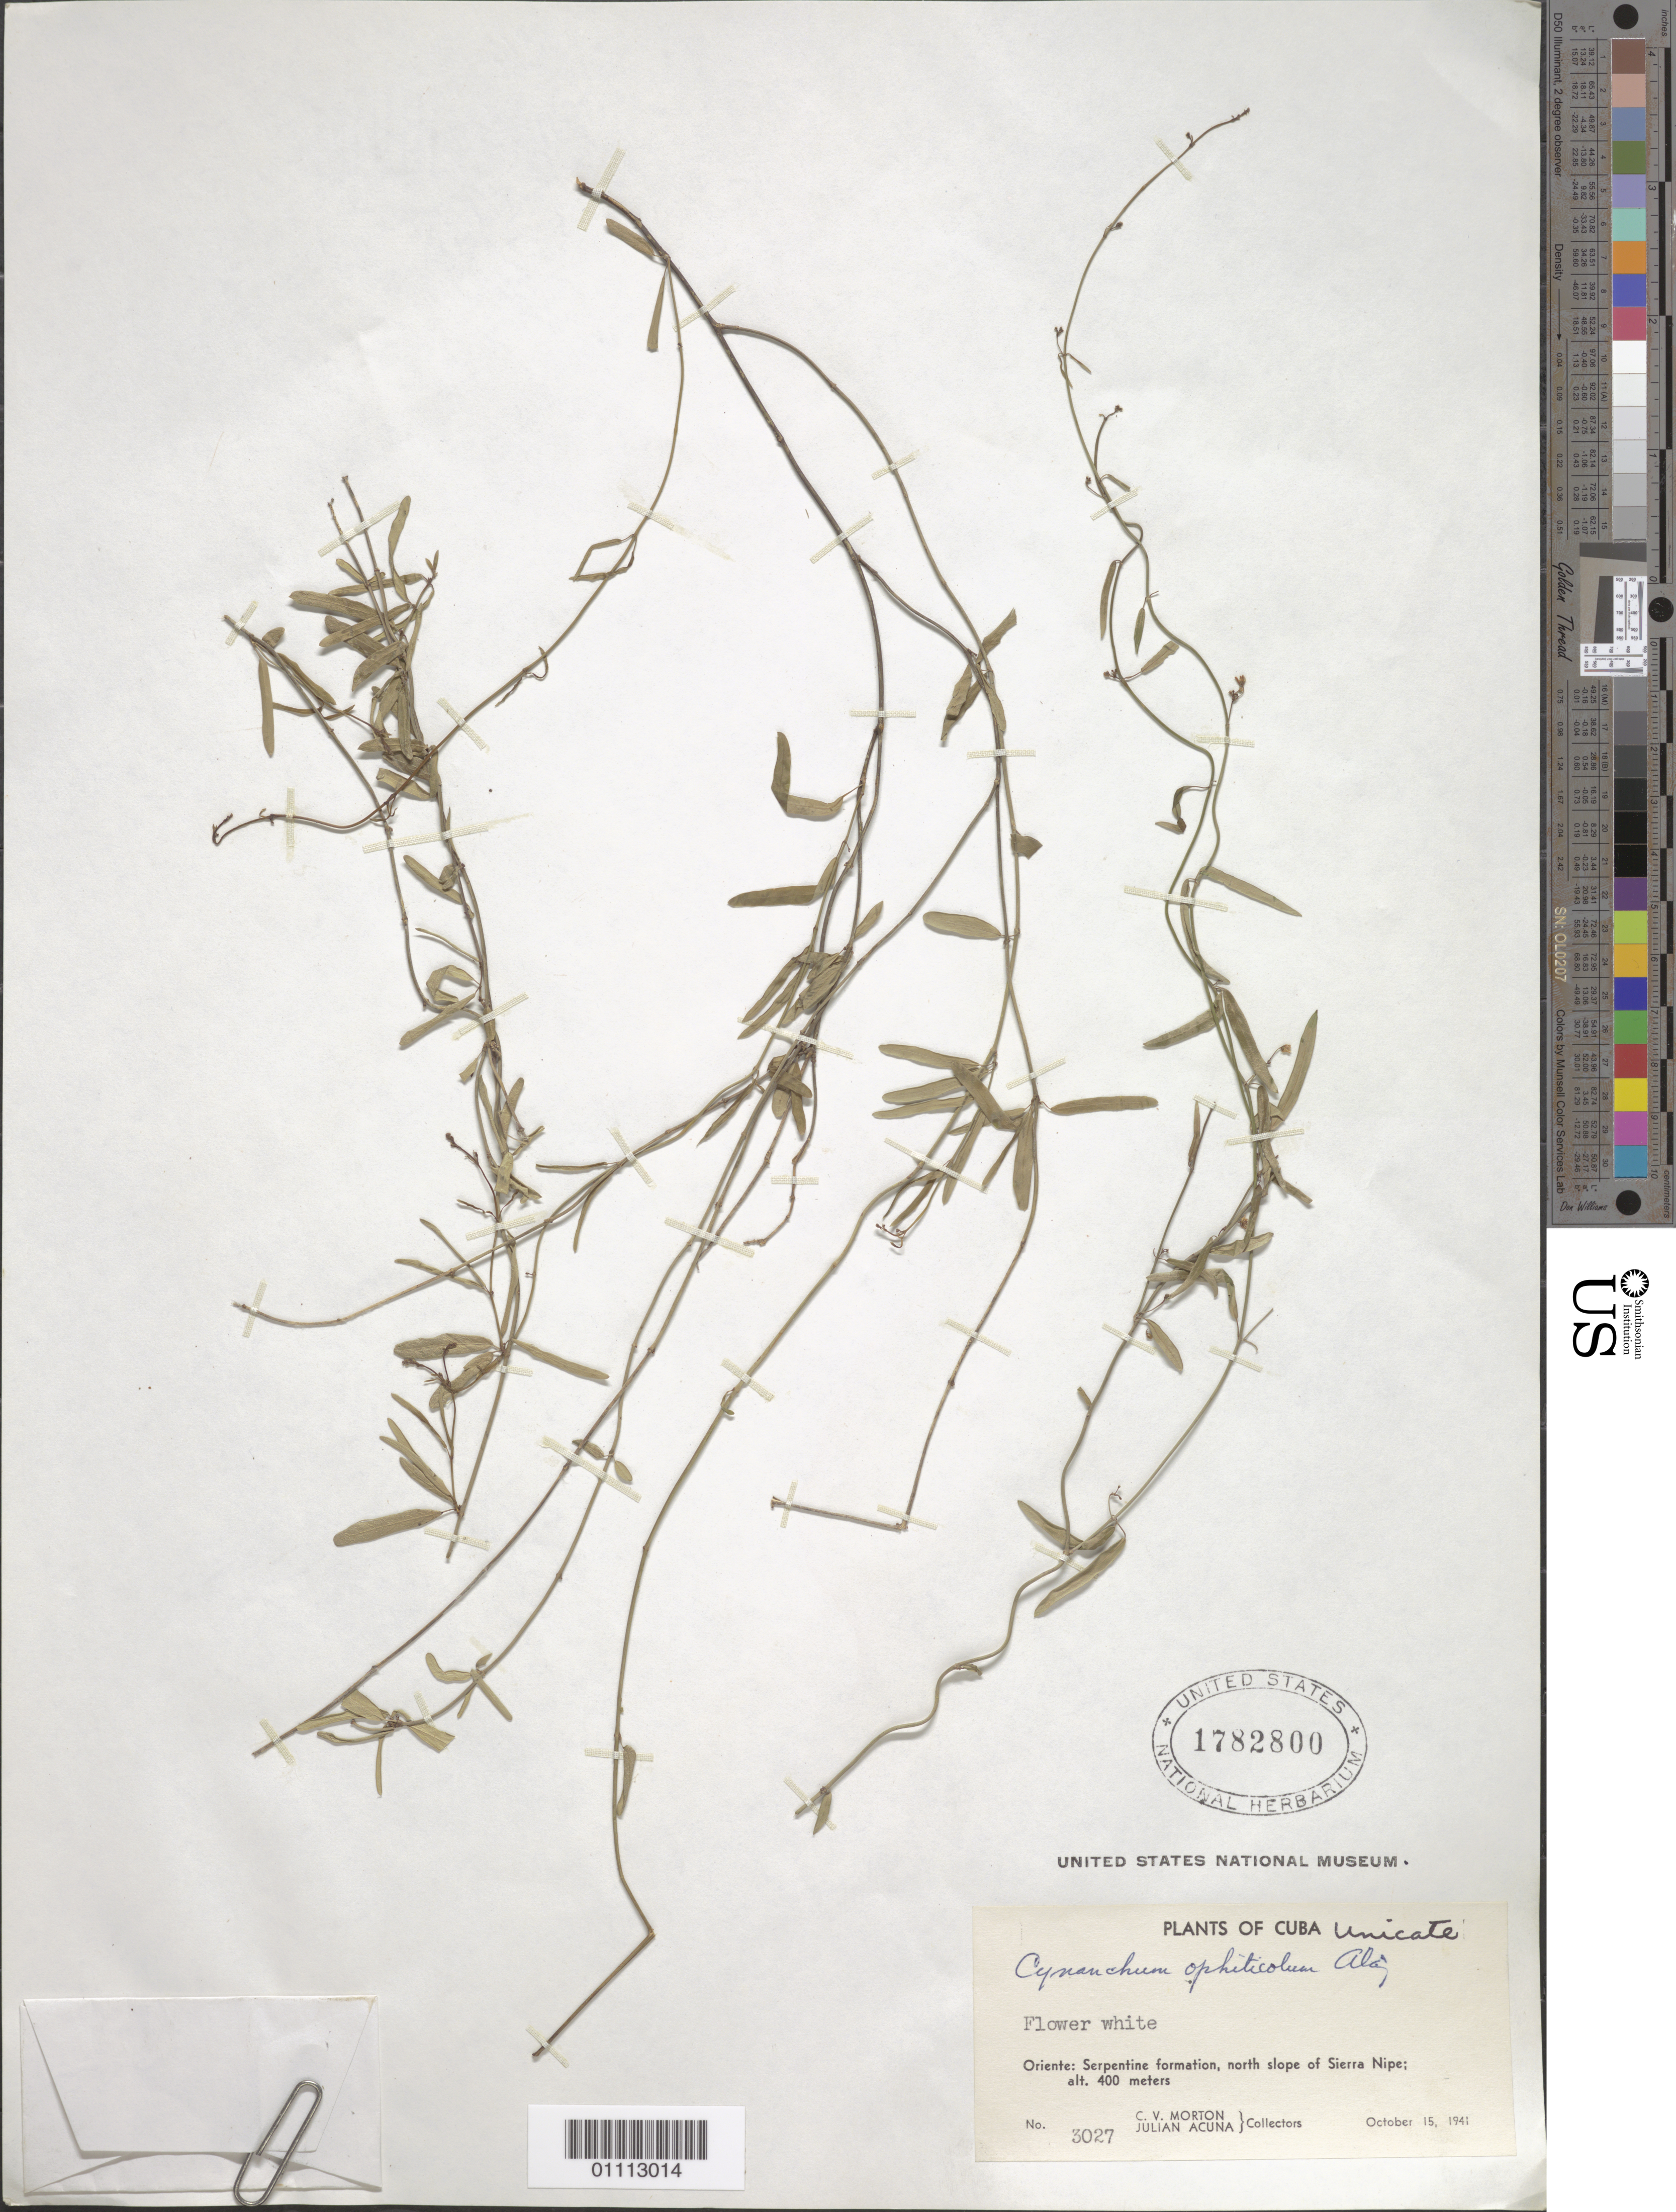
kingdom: Plantae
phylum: Tracheophyta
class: Magnoliopsida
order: Gentianales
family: Apocynaceae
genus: Cynanchum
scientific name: Cynanchum ophiticola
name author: Alain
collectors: C. V. Morton & J. Acuña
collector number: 3027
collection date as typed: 15 Oct 1941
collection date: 1941-10-15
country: Cuba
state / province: Holguín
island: Cuba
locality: Serpentine formation, N slope of Sierra Nipe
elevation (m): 400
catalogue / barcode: US 1782800